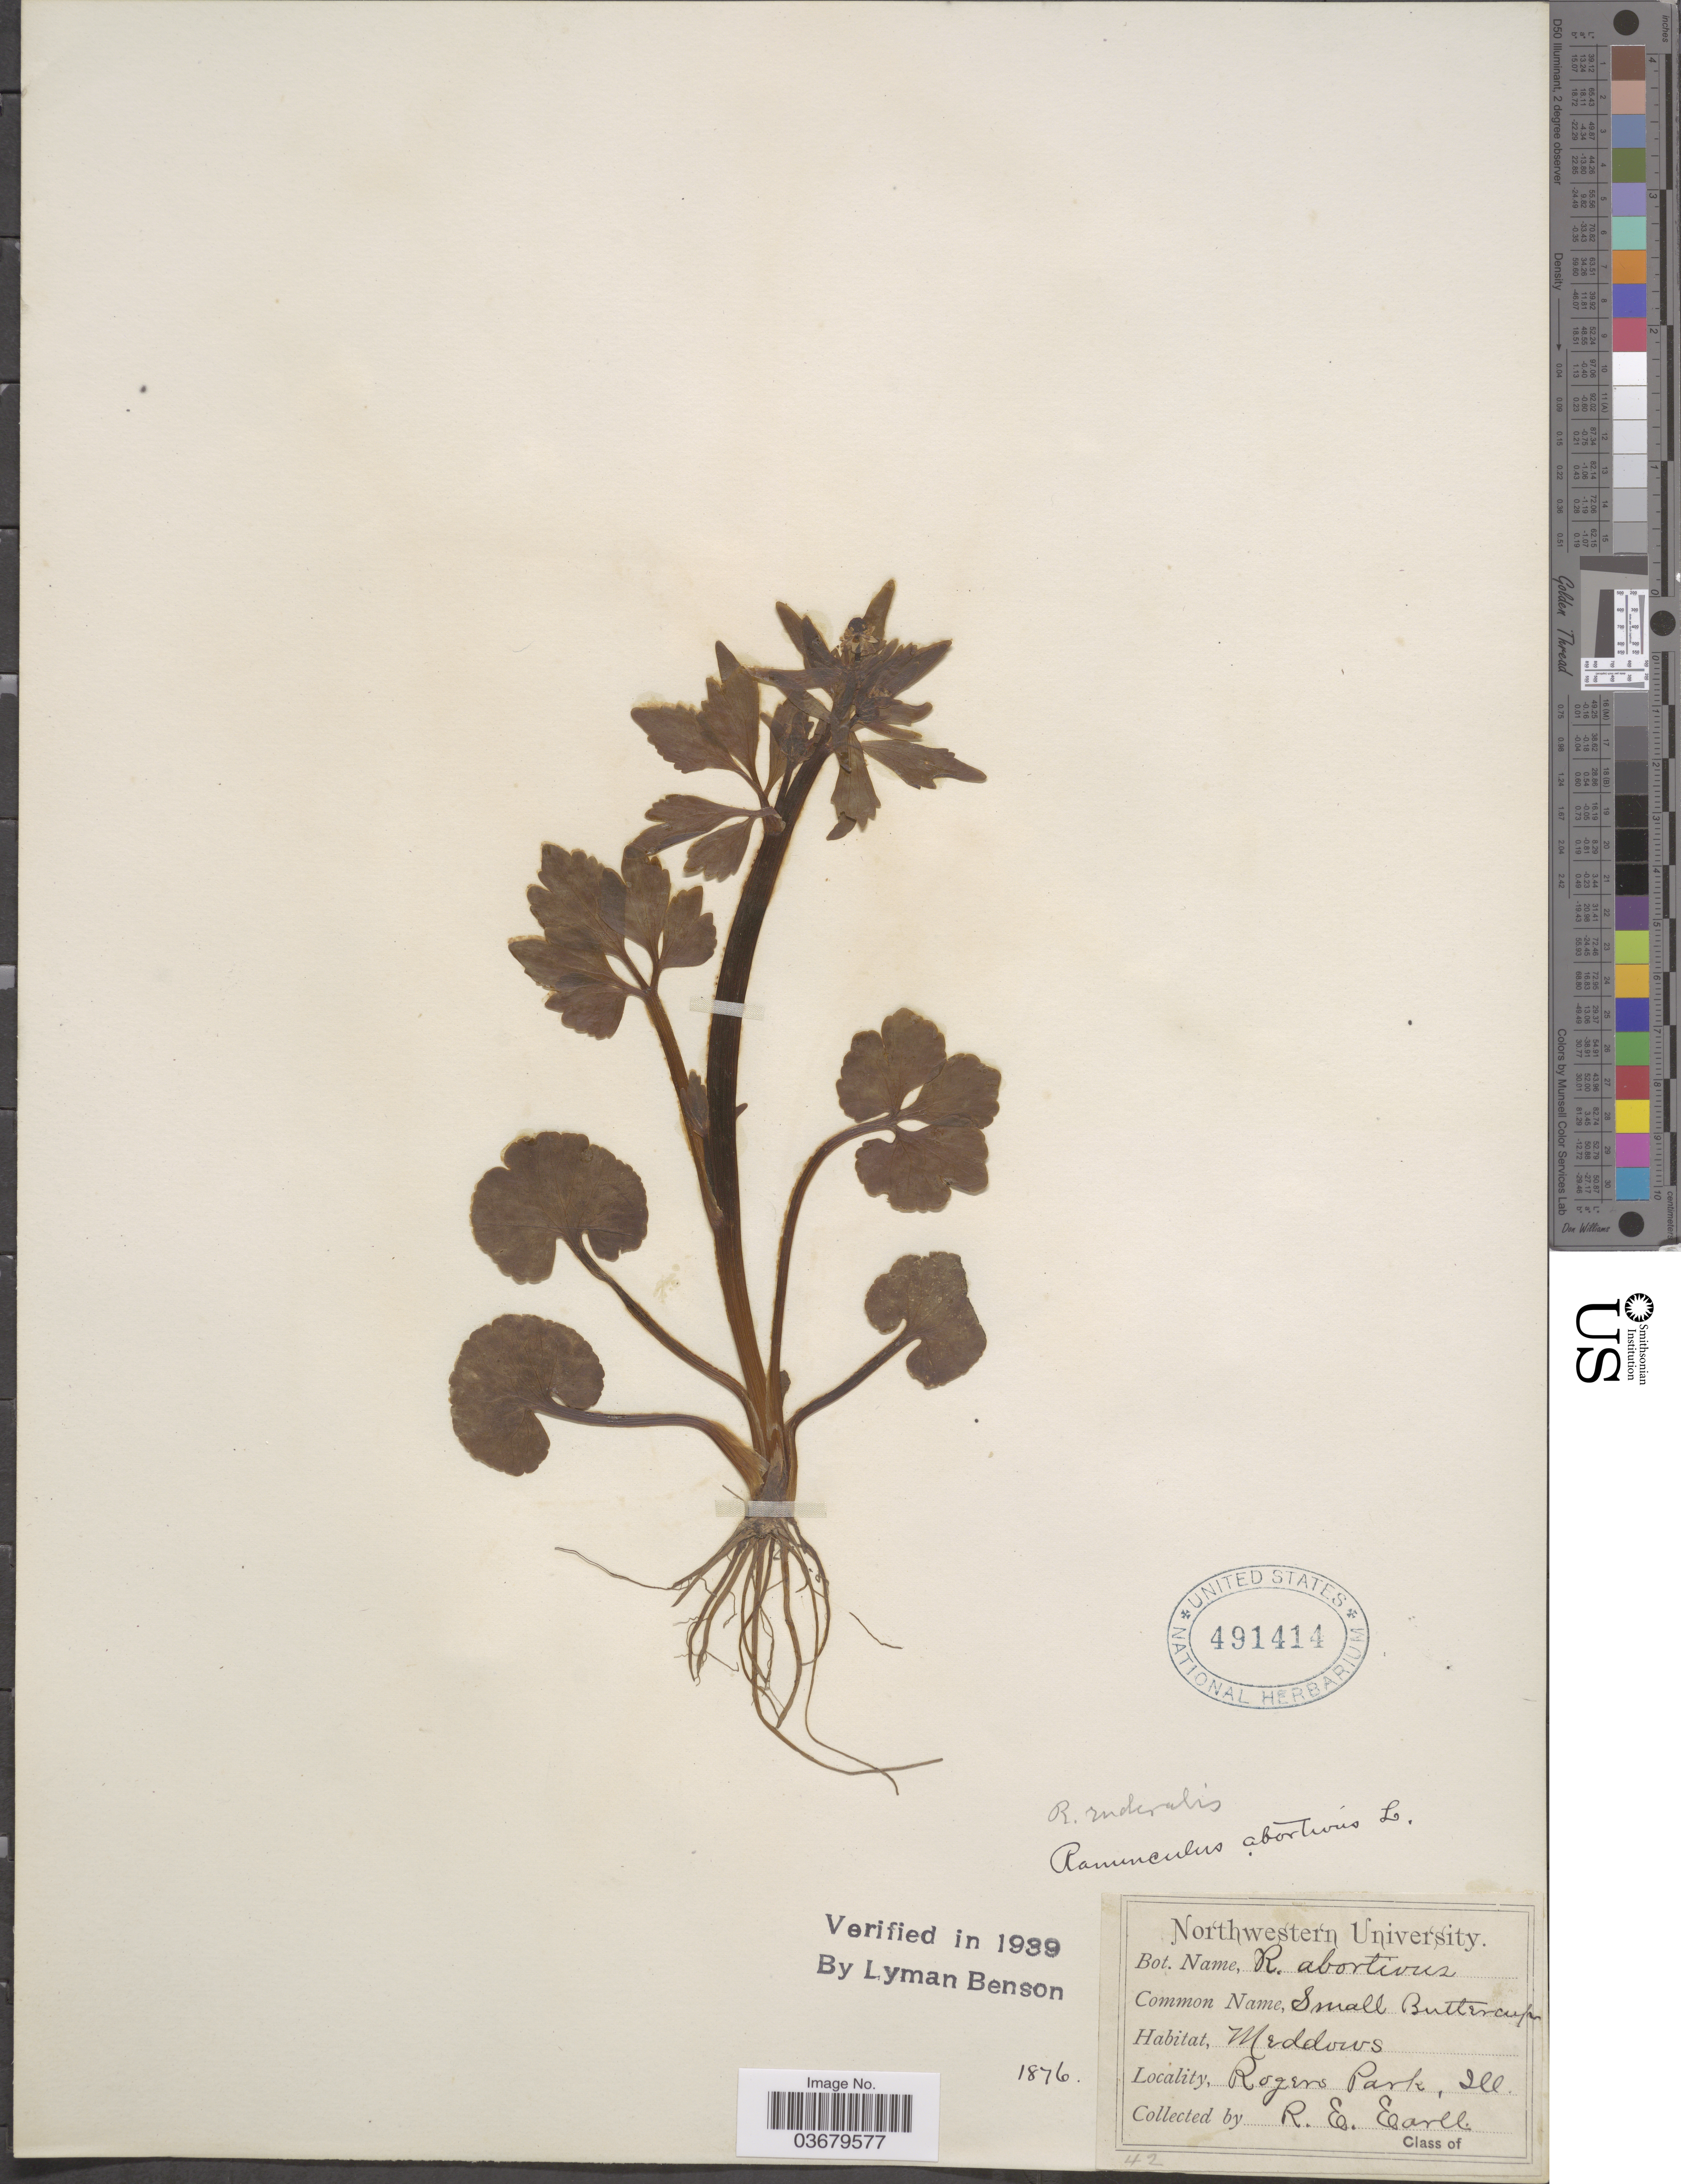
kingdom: Plantae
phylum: Tracheophyta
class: Magnoliopsida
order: Ranunculales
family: Ranunculaceae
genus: Ranunculus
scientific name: Ranunculus abortivus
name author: L.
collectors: R. Earll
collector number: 42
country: United States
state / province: Illinois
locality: Rogers Park.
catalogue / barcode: US 491414